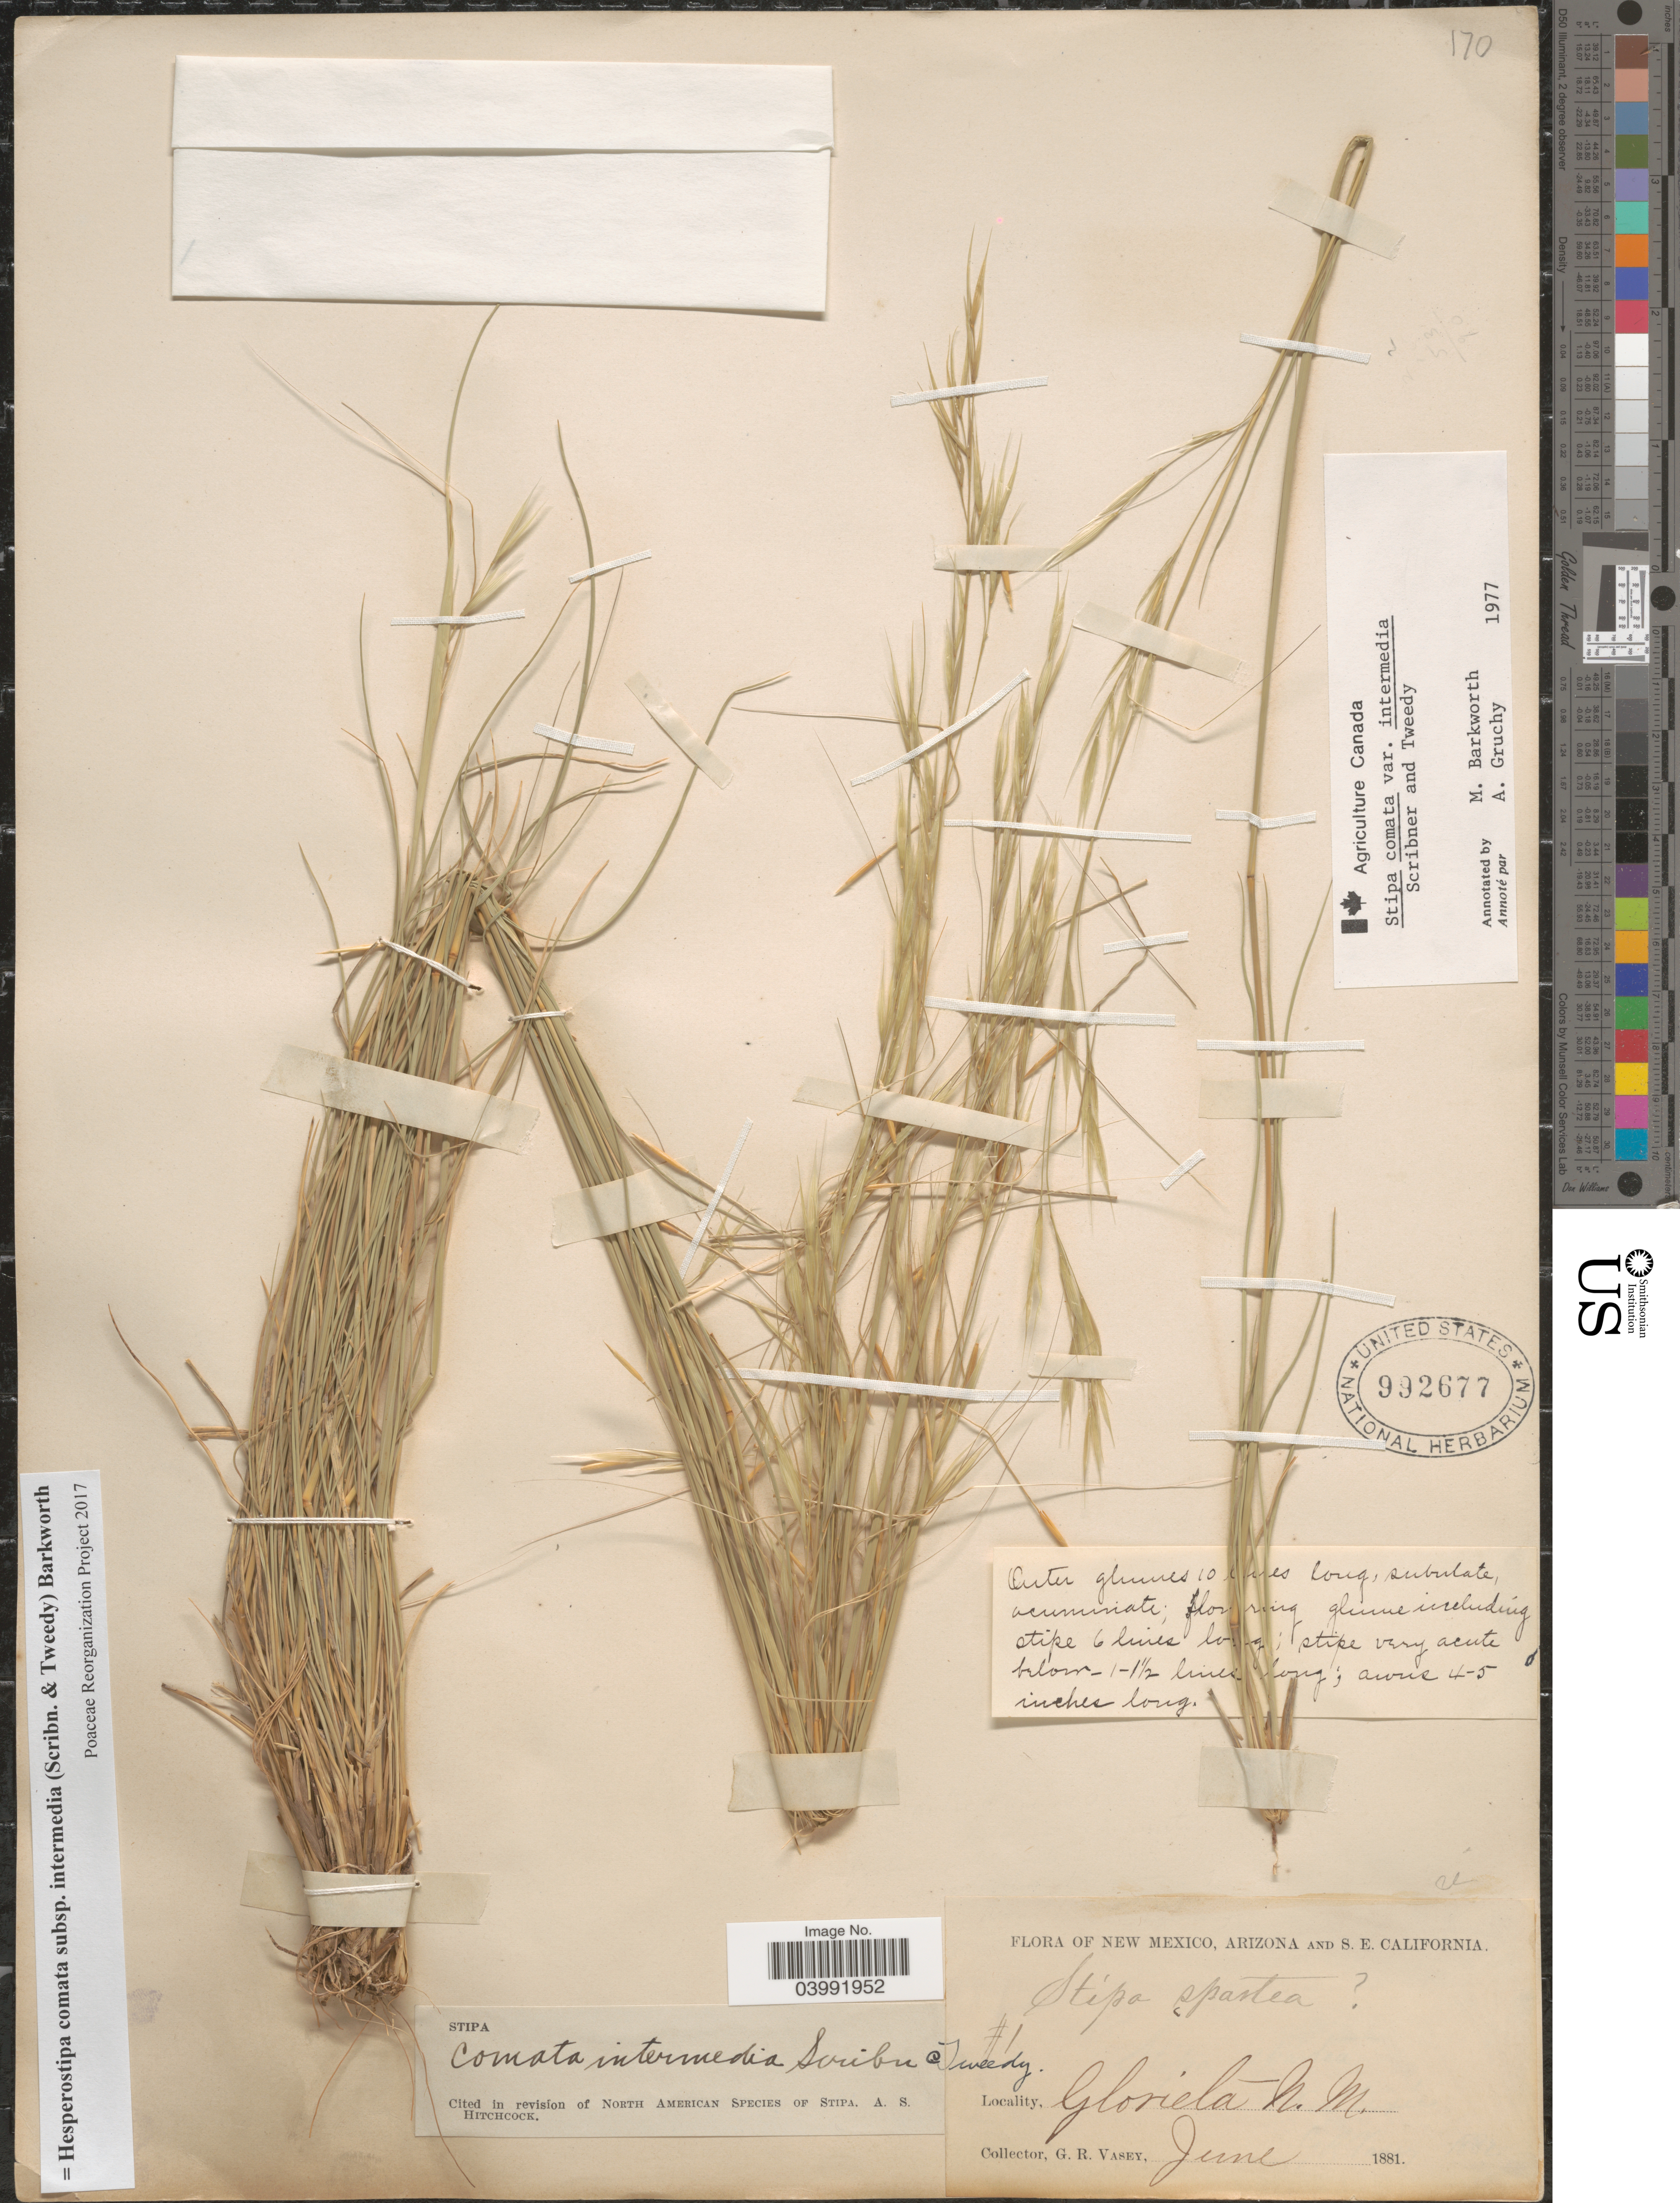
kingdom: Plantae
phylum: Tracheophyta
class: Liliopsida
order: Poales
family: Poaceae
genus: Hesperostipa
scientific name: Hesperostipa comata subsp. intermedia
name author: (Scribn. & Tweedy) Barkworth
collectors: G. R. Vasey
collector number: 1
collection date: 1881-06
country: United States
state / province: New Mexico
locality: Glorieta.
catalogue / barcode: US 992677